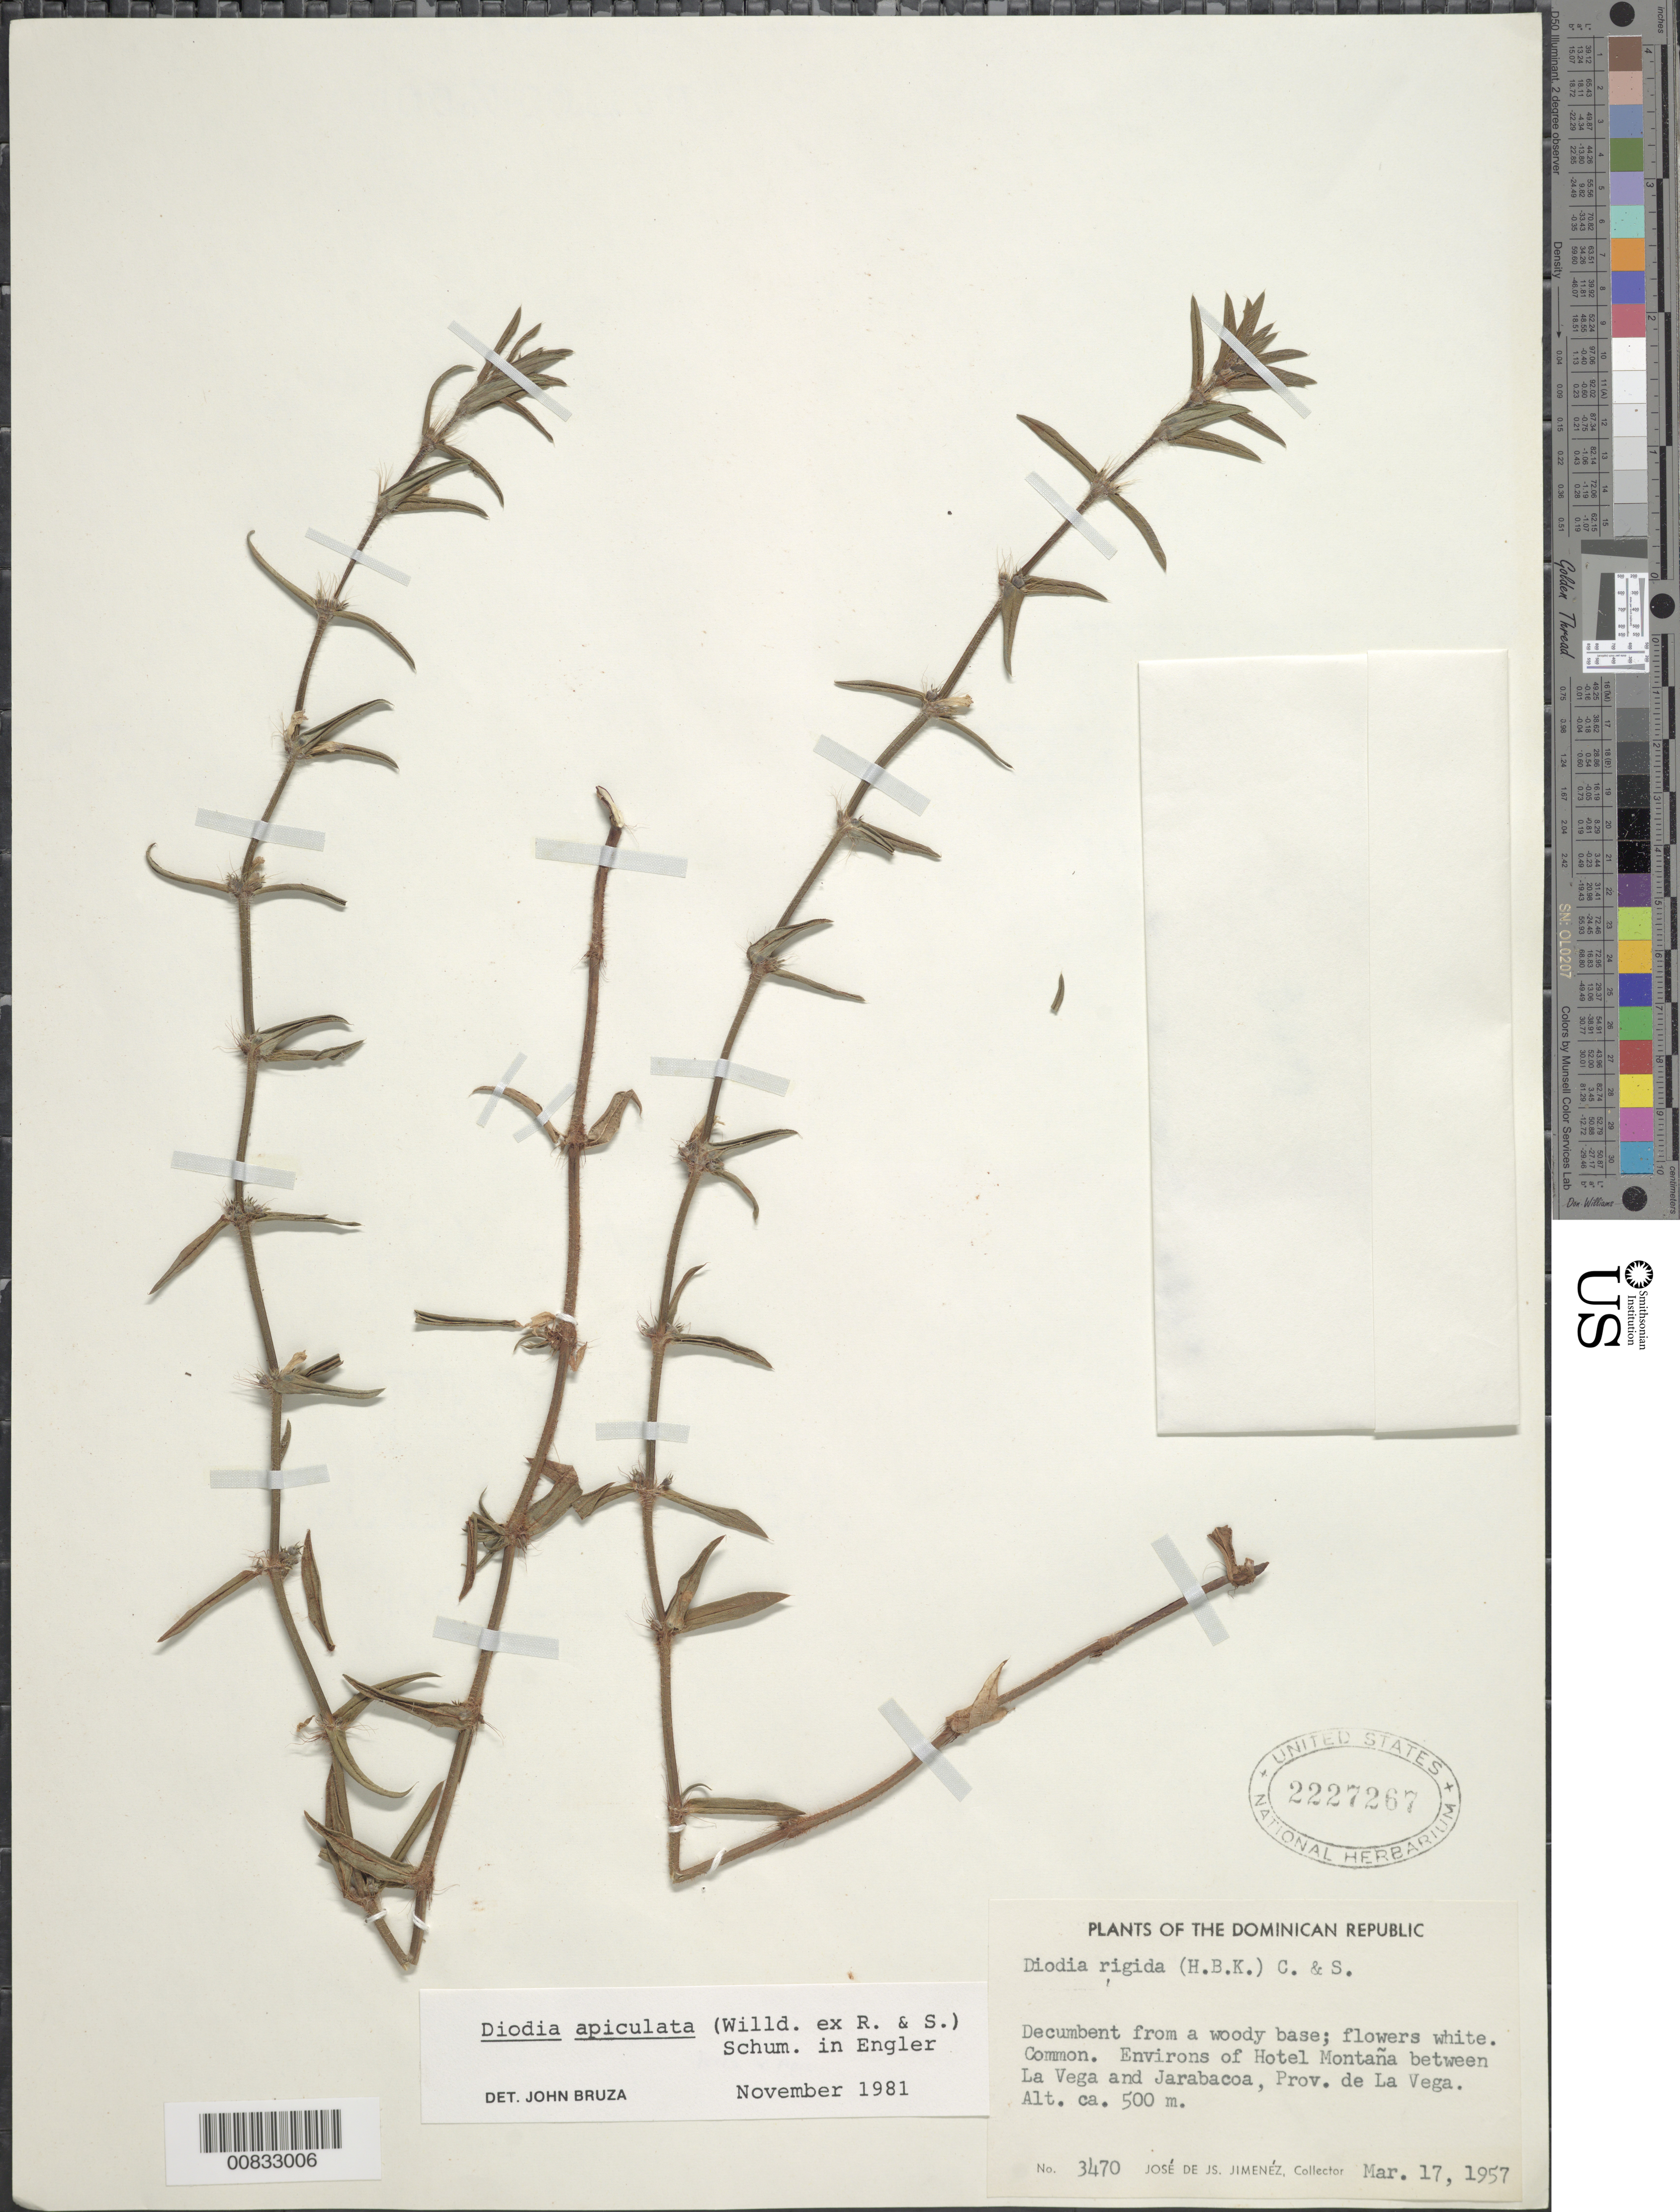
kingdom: Plantae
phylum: Tracheophyta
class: Magnoliopsida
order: Gentianales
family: Rubiaceae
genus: Diodella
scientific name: Diodella apiculata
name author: (Willd. ex Roem. & Schult.) Delprete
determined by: Bruza, J.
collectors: J. J. Jiménez Almonte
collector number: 3470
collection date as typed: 17 Mar 1957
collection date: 1957-03-17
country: Dominican Republic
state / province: La Vega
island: Hispaniola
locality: Environs of Hotel Montaña between La Vega and Jarabacoa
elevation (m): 500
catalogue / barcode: US 2227267